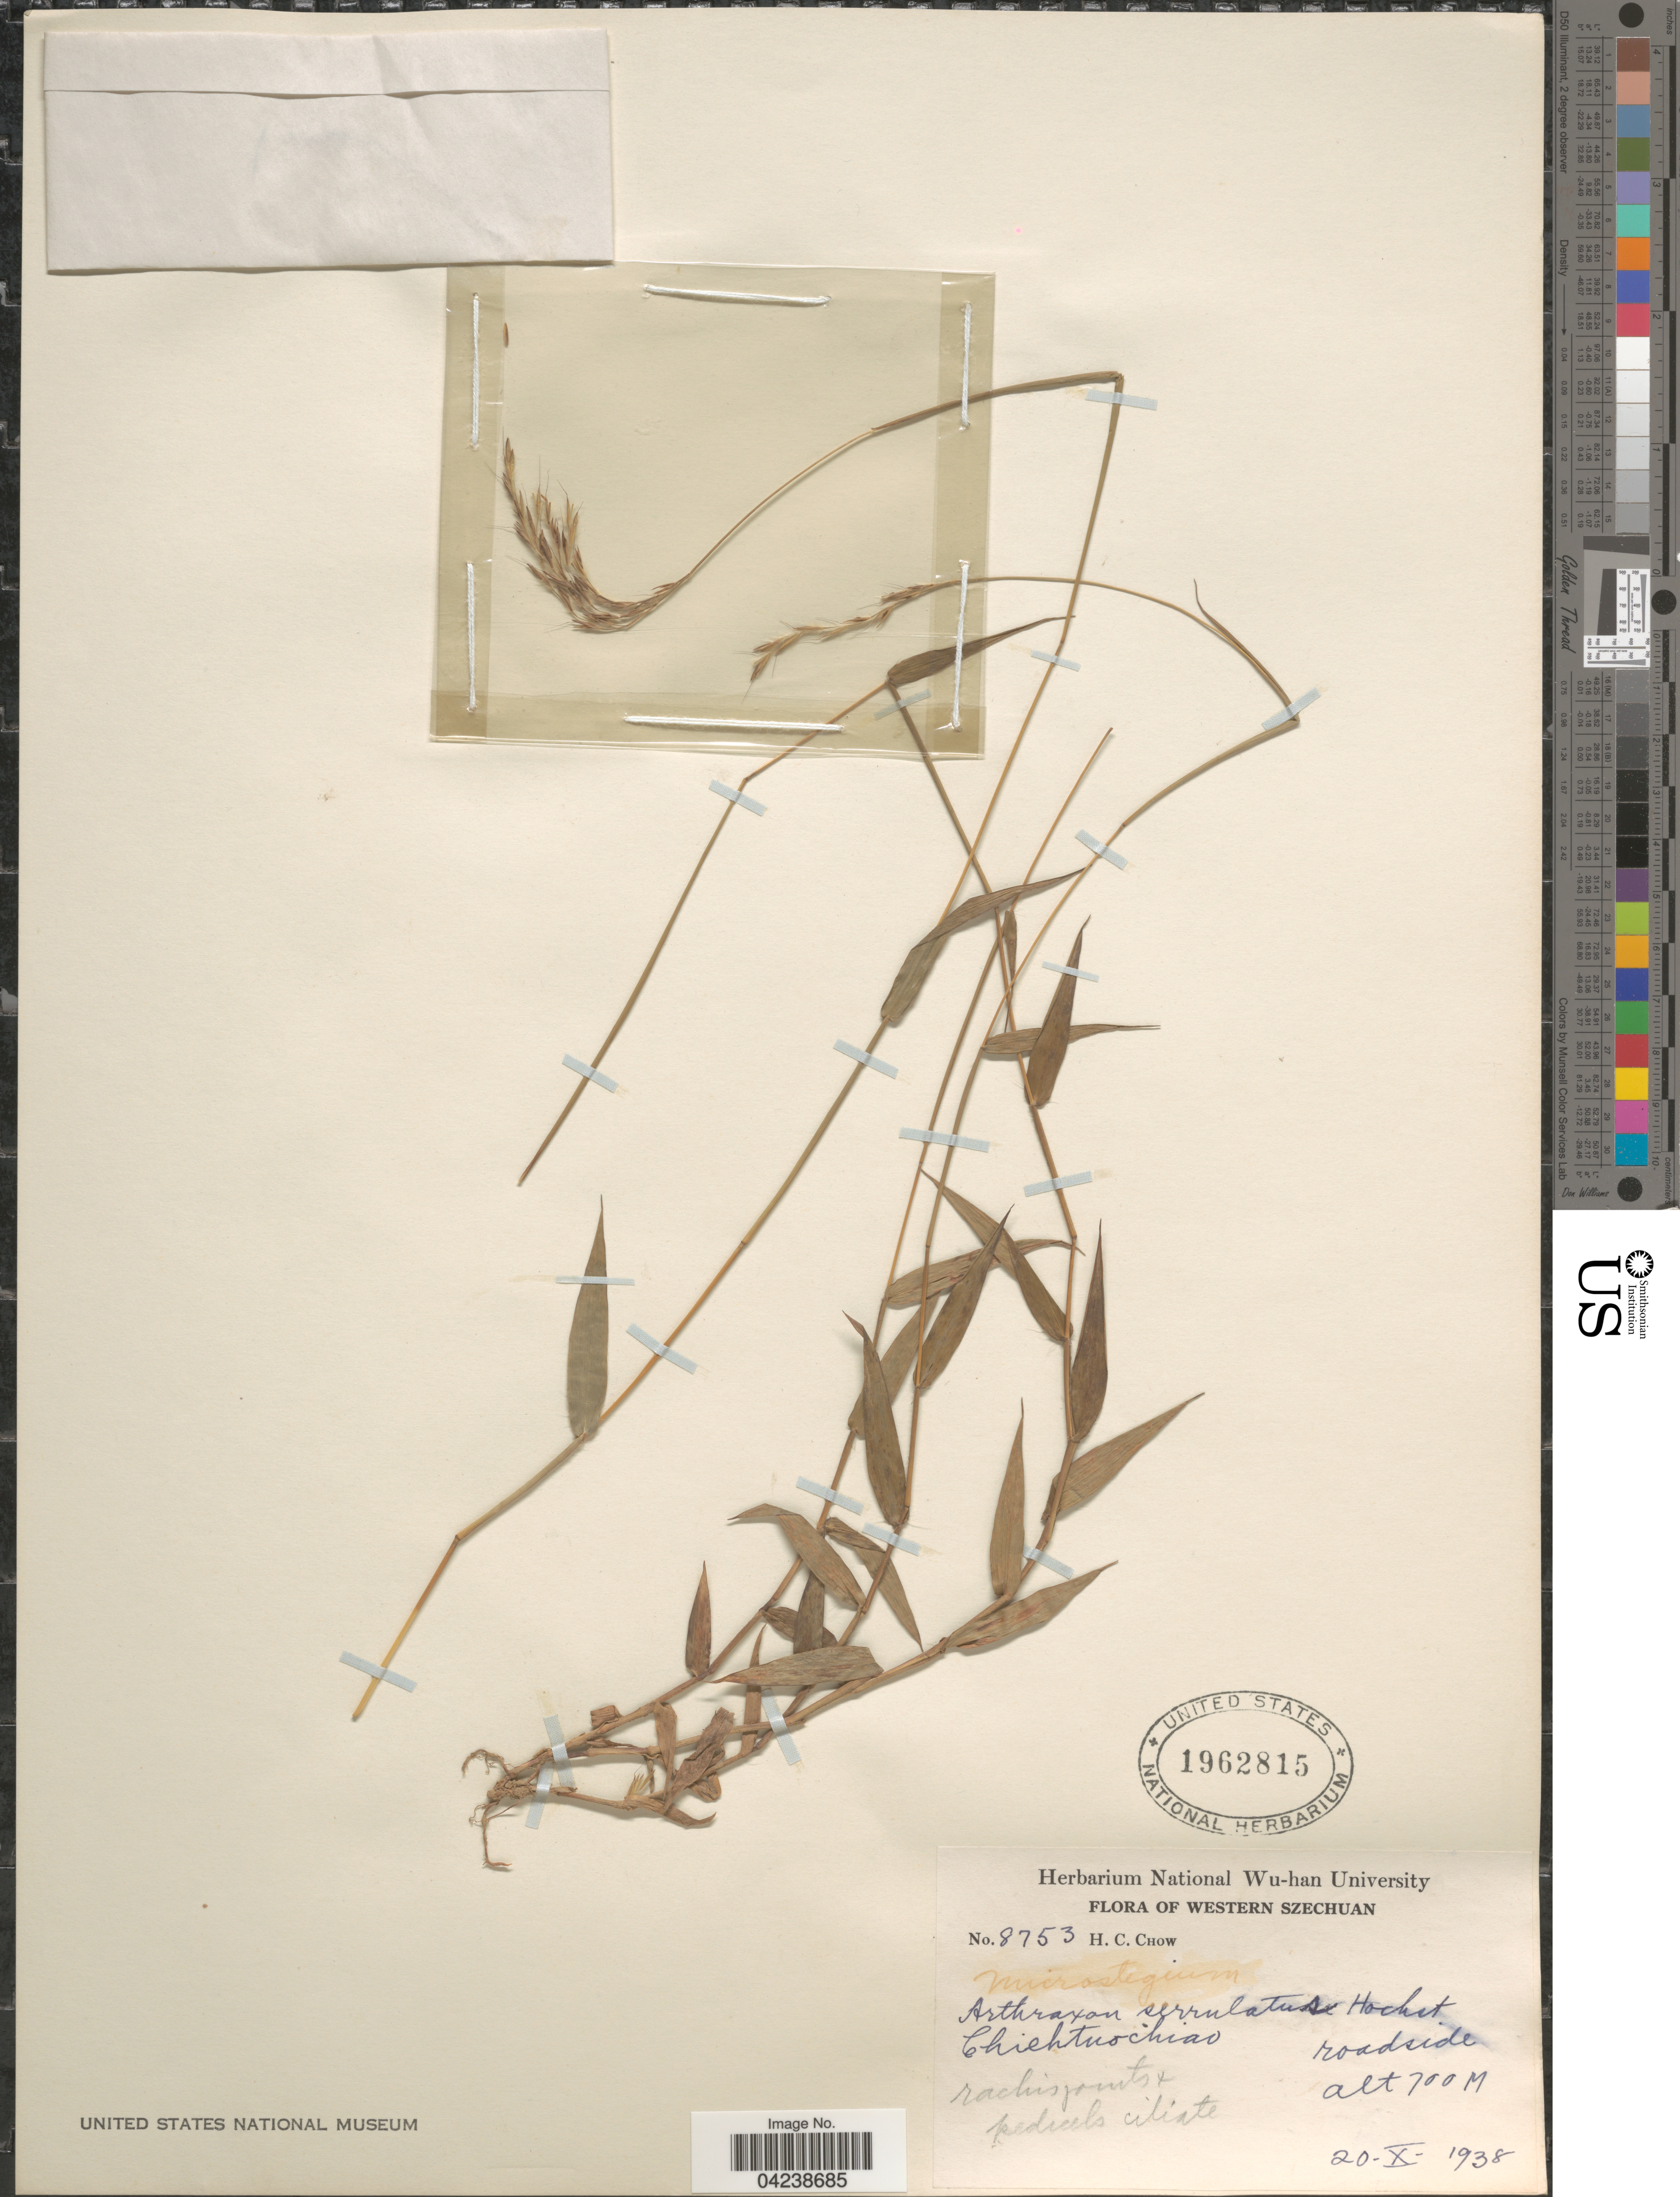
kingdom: Plantae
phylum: Tracheophyta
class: Liliopsida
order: Poales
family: Poaceae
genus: Arthraxon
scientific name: Arthraxon prionodes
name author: (Steud.) Dandy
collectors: H. Chow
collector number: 8753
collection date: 1938-10-20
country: China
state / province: Sichuan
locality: Western Szechuan. Chiehtuochiao.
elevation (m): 700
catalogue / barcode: US 1962815